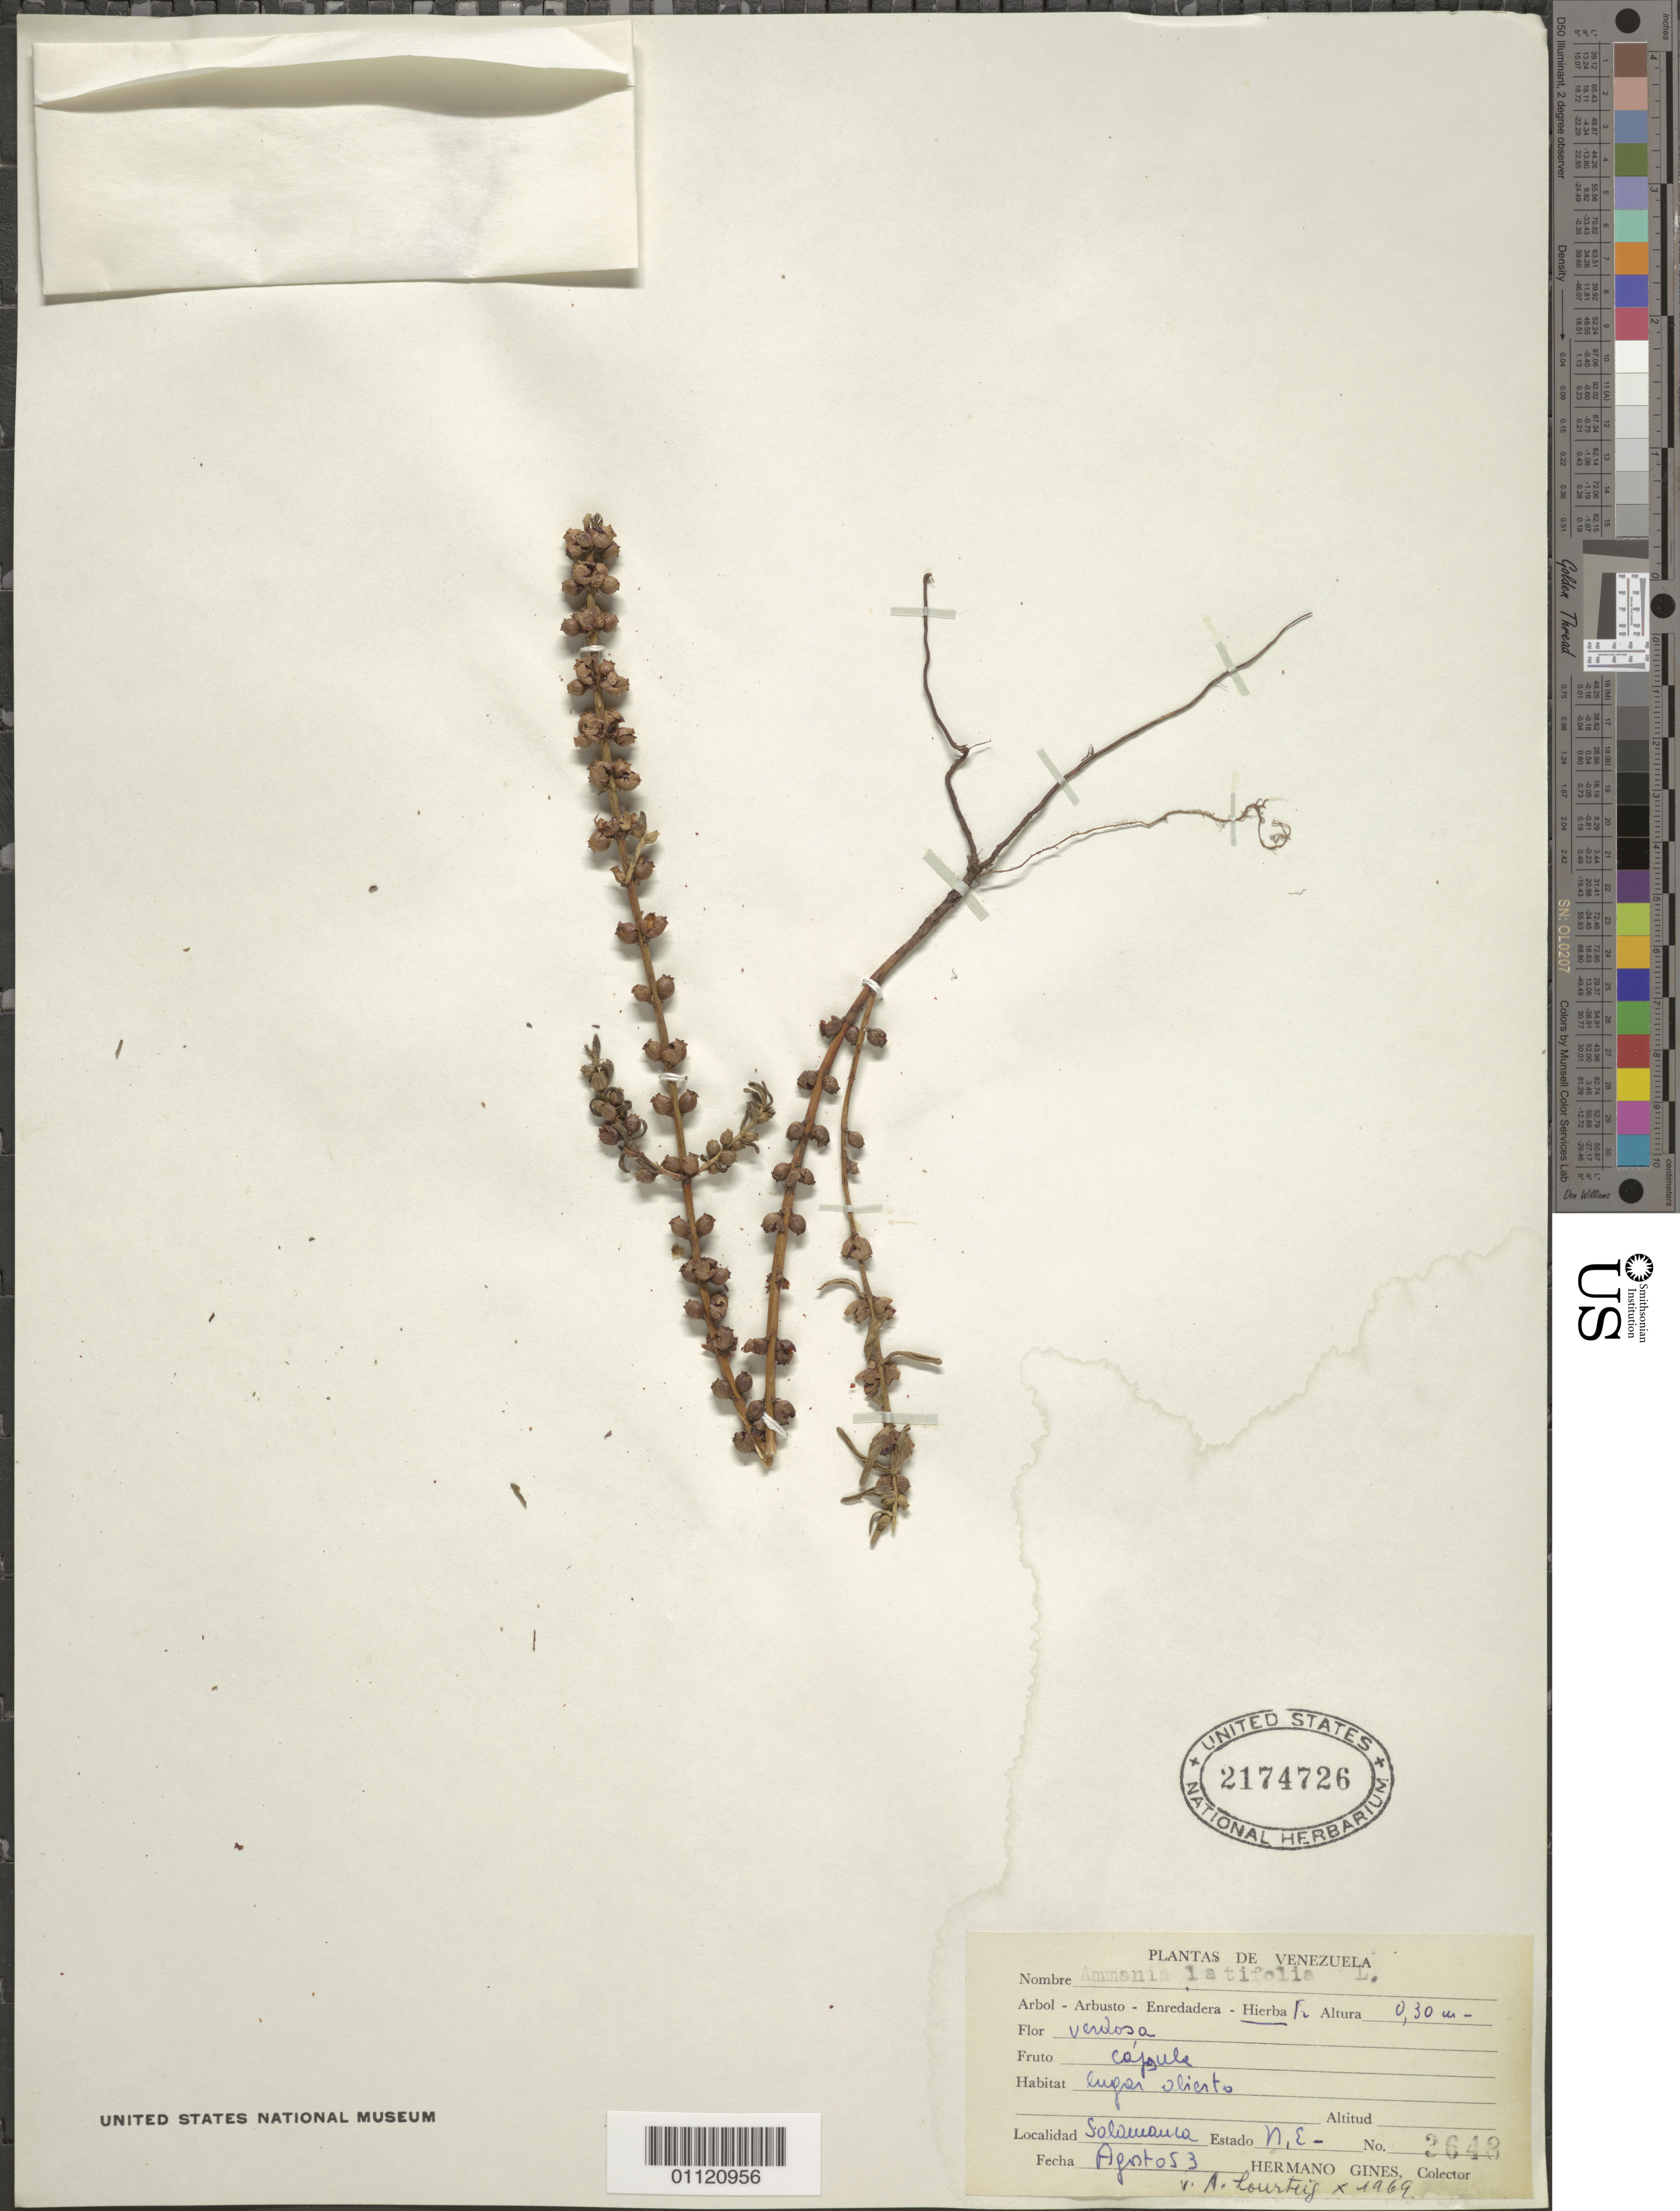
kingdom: Plantae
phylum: Tracheophyta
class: Magnoliopsida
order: Myrtales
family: Lythraceae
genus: Ammannia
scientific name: Ammannia latifolia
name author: L.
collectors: Bro. Gines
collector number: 3643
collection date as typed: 01 Aug 1953 to 31 Aug 1953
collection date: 1953-08-01/1953-08-31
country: Venezuela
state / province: Nueva Esparta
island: Margarita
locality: Salamanca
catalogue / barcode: US 2174726